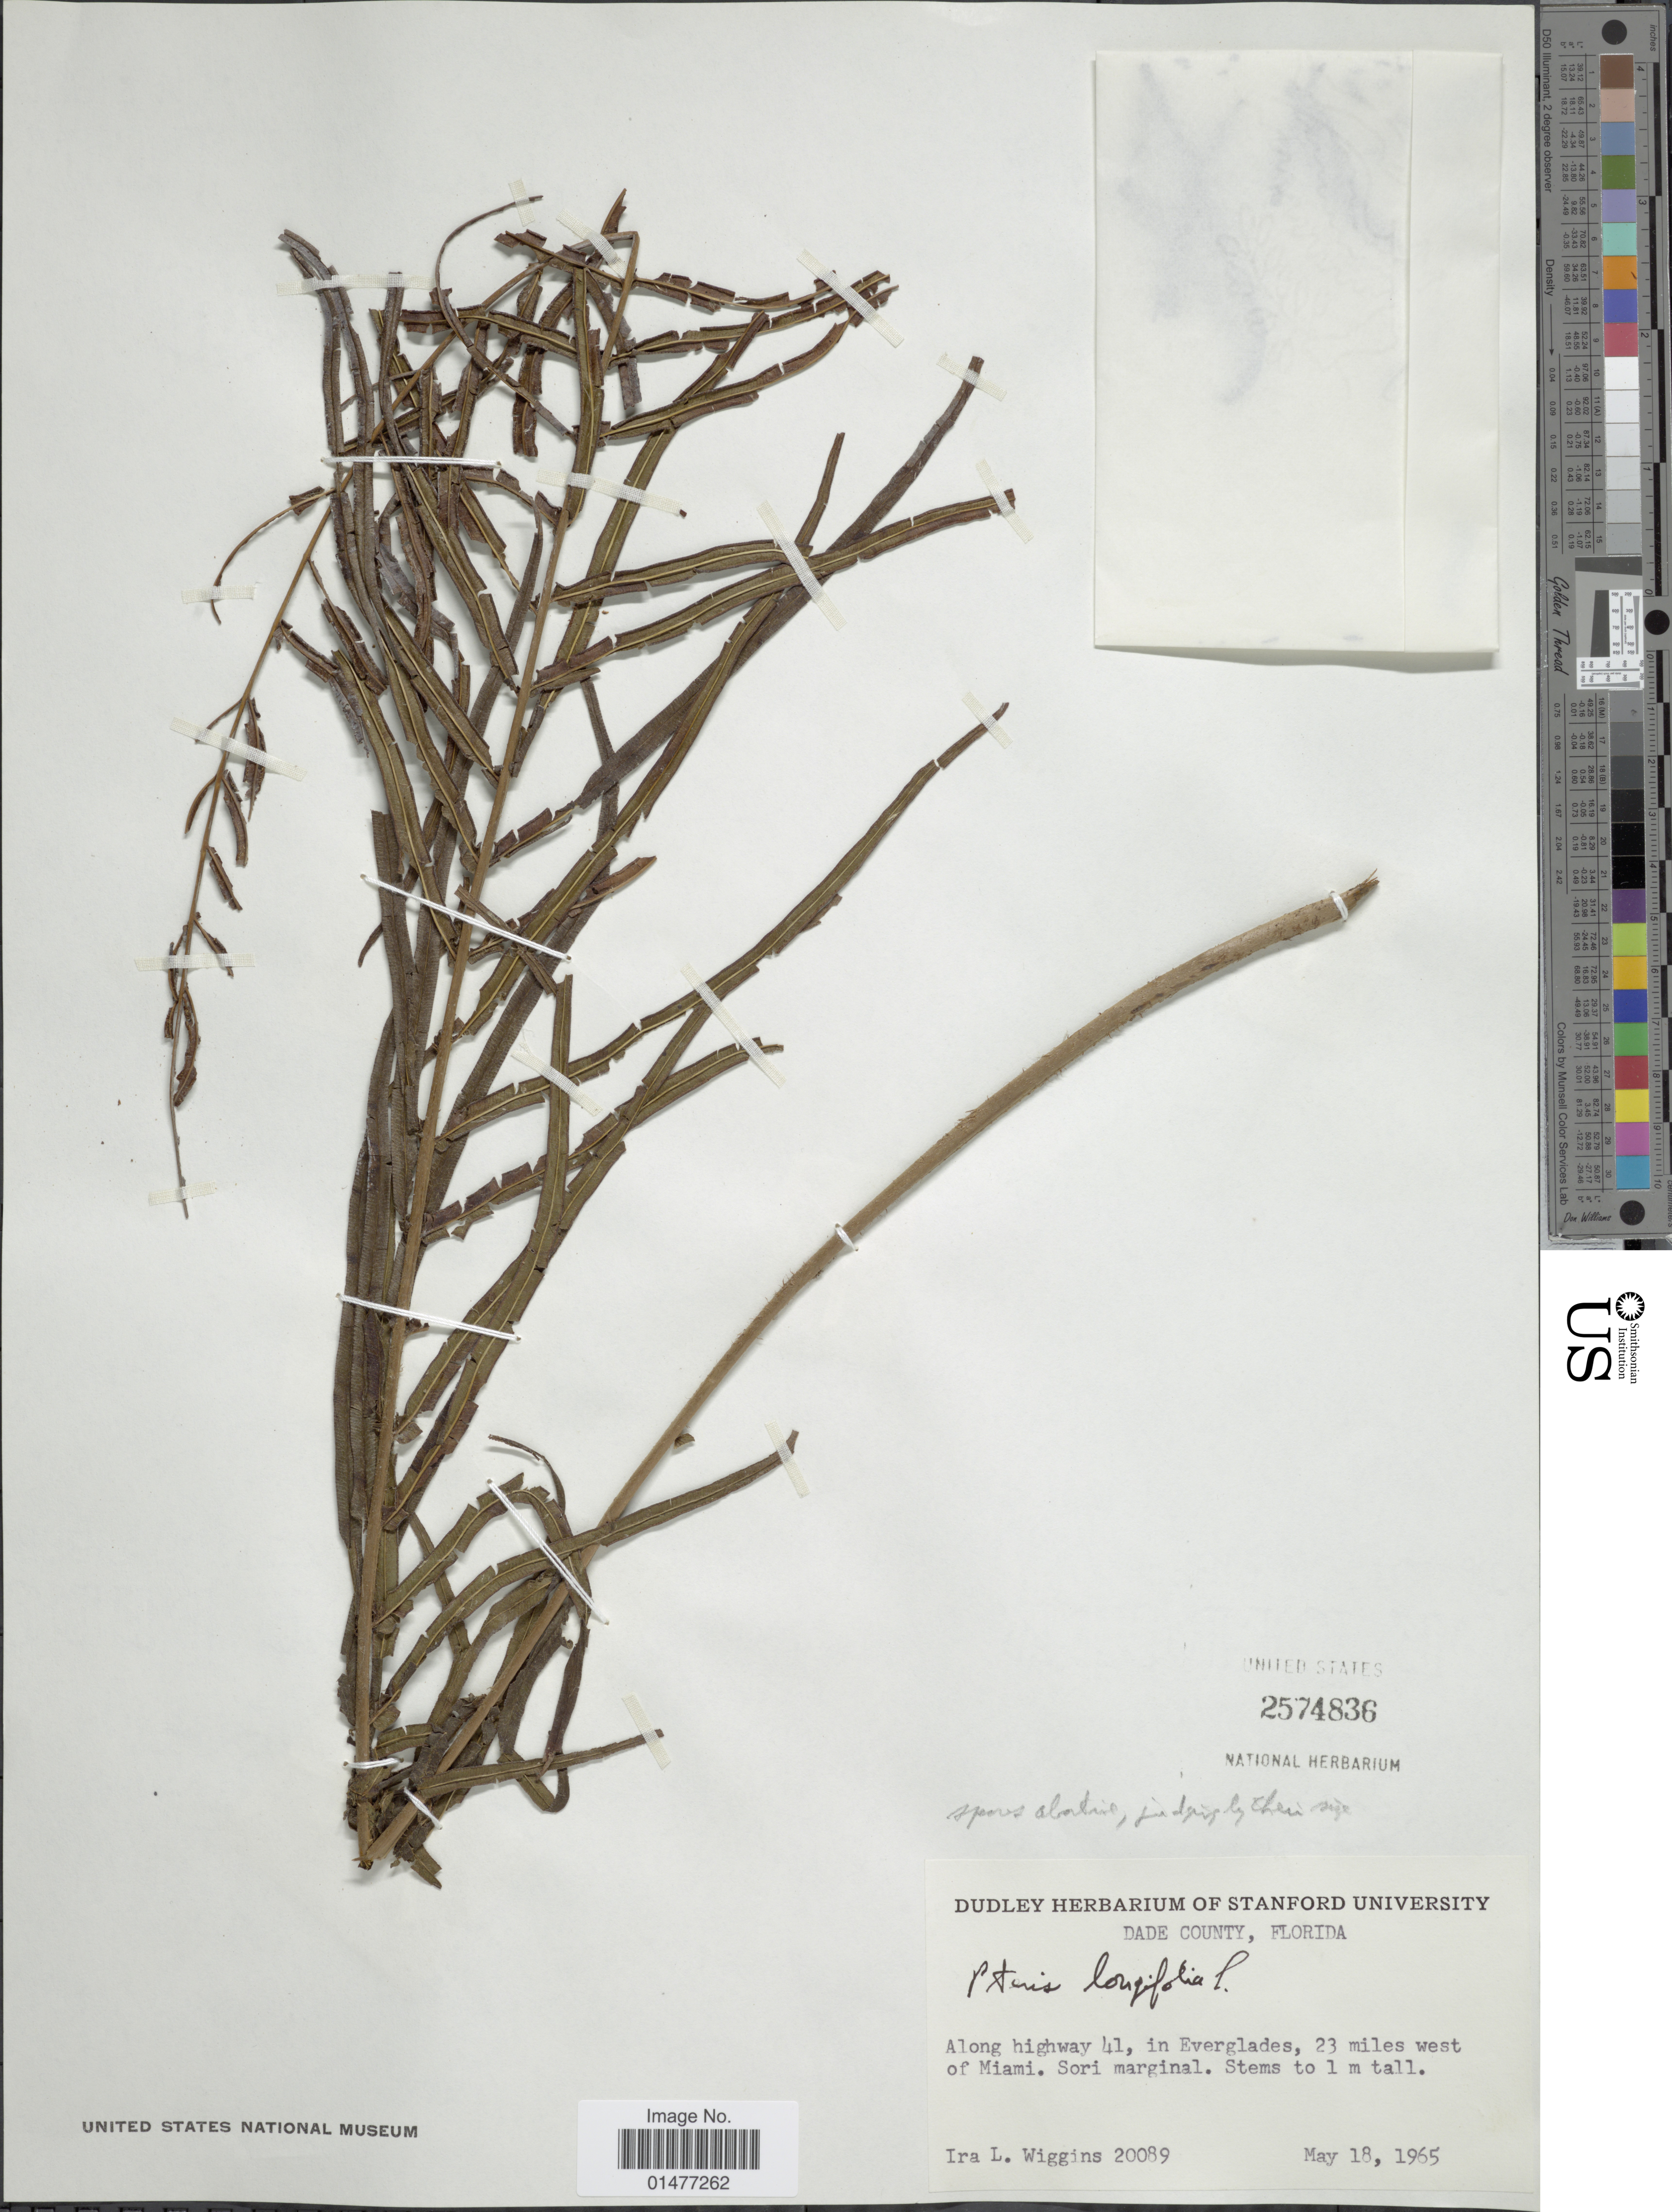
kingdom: Plantae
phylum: Tracheophyta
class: Polypodiopsida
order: Polypodiales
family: Pteridaceae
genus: Pteris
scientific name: Pteris x delchampsii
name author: W.H. Wagner & Nauman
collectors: I. L. Wiggins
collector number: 20089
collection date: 1965-05-18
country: United States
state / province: Florida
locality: Dade County, Along highway 4l, in Everglades, 23 miles west of Miami. Sori marginal. Stems to 1m tall.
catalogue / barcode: US 2574836